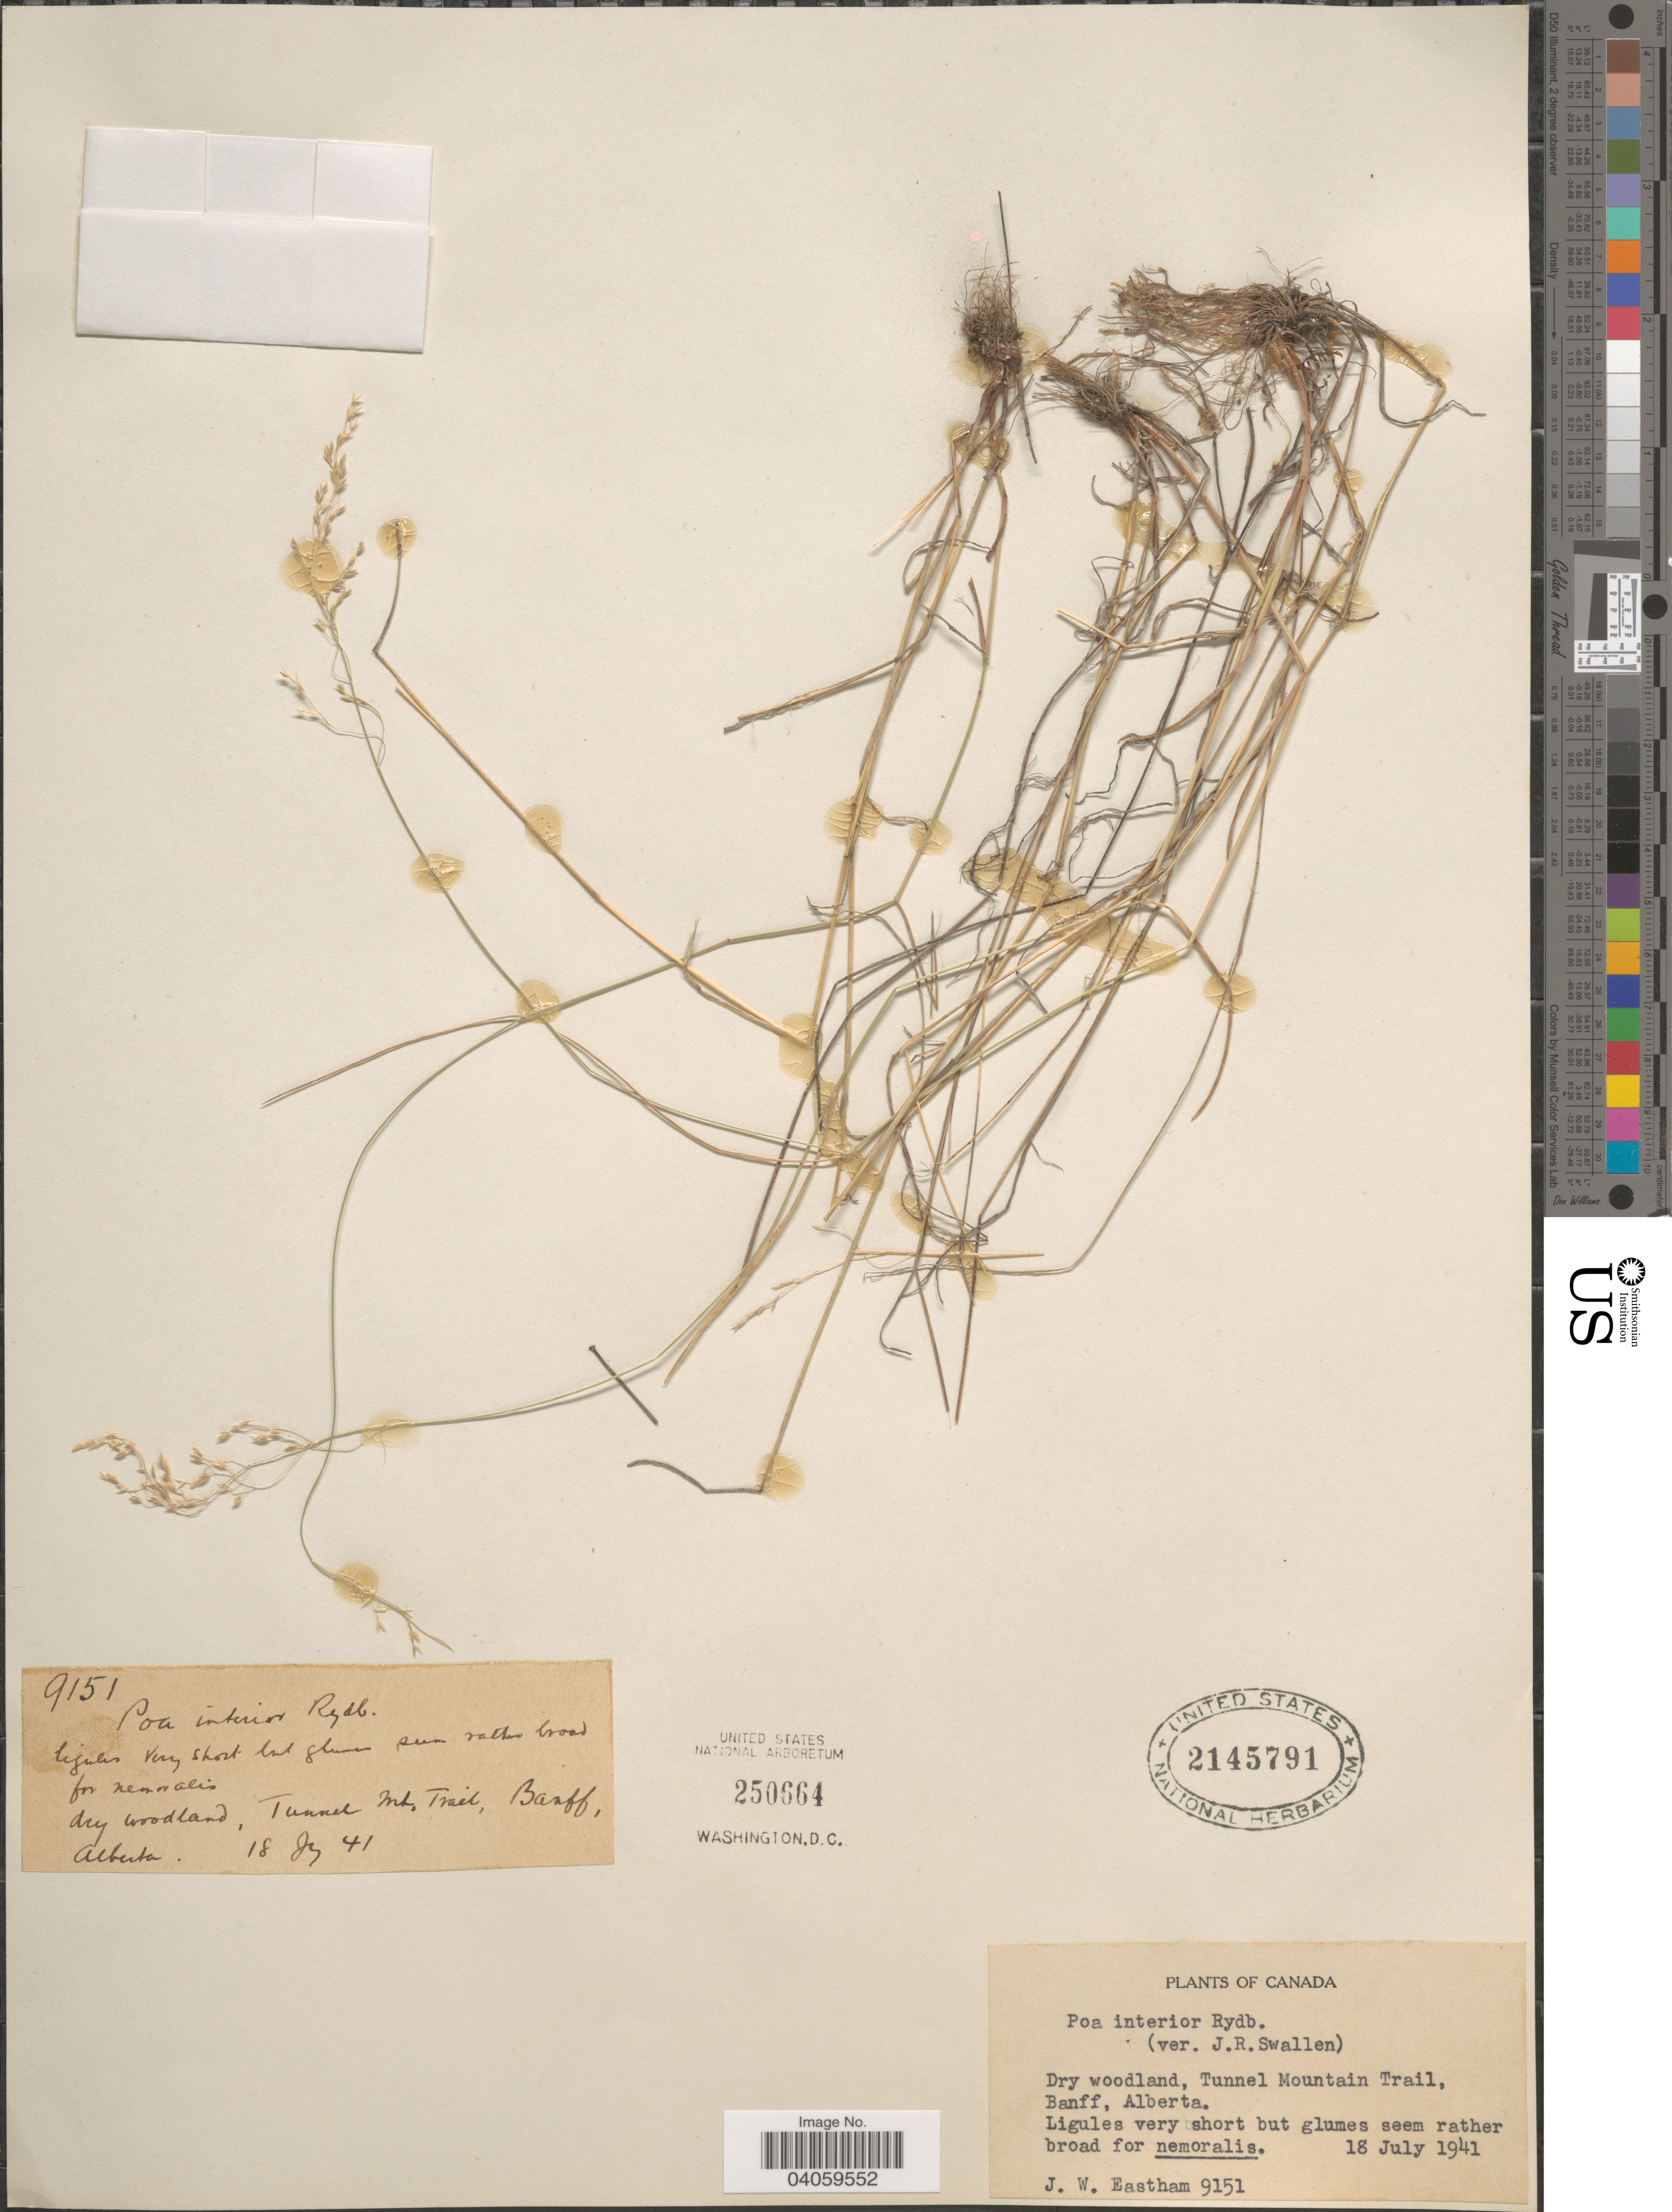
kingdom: Plantae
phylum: Tracheophyta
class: Liliopsida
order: Poales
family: Poaceae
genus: Poa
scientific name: Poa interior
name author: Rydb.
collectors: J. Eastham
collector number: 9151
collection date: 1941-07-18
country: Canada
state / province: Alberta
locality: Dry woodland, Tunnel Mountain Trail, Banff.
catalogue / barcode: US 2145791